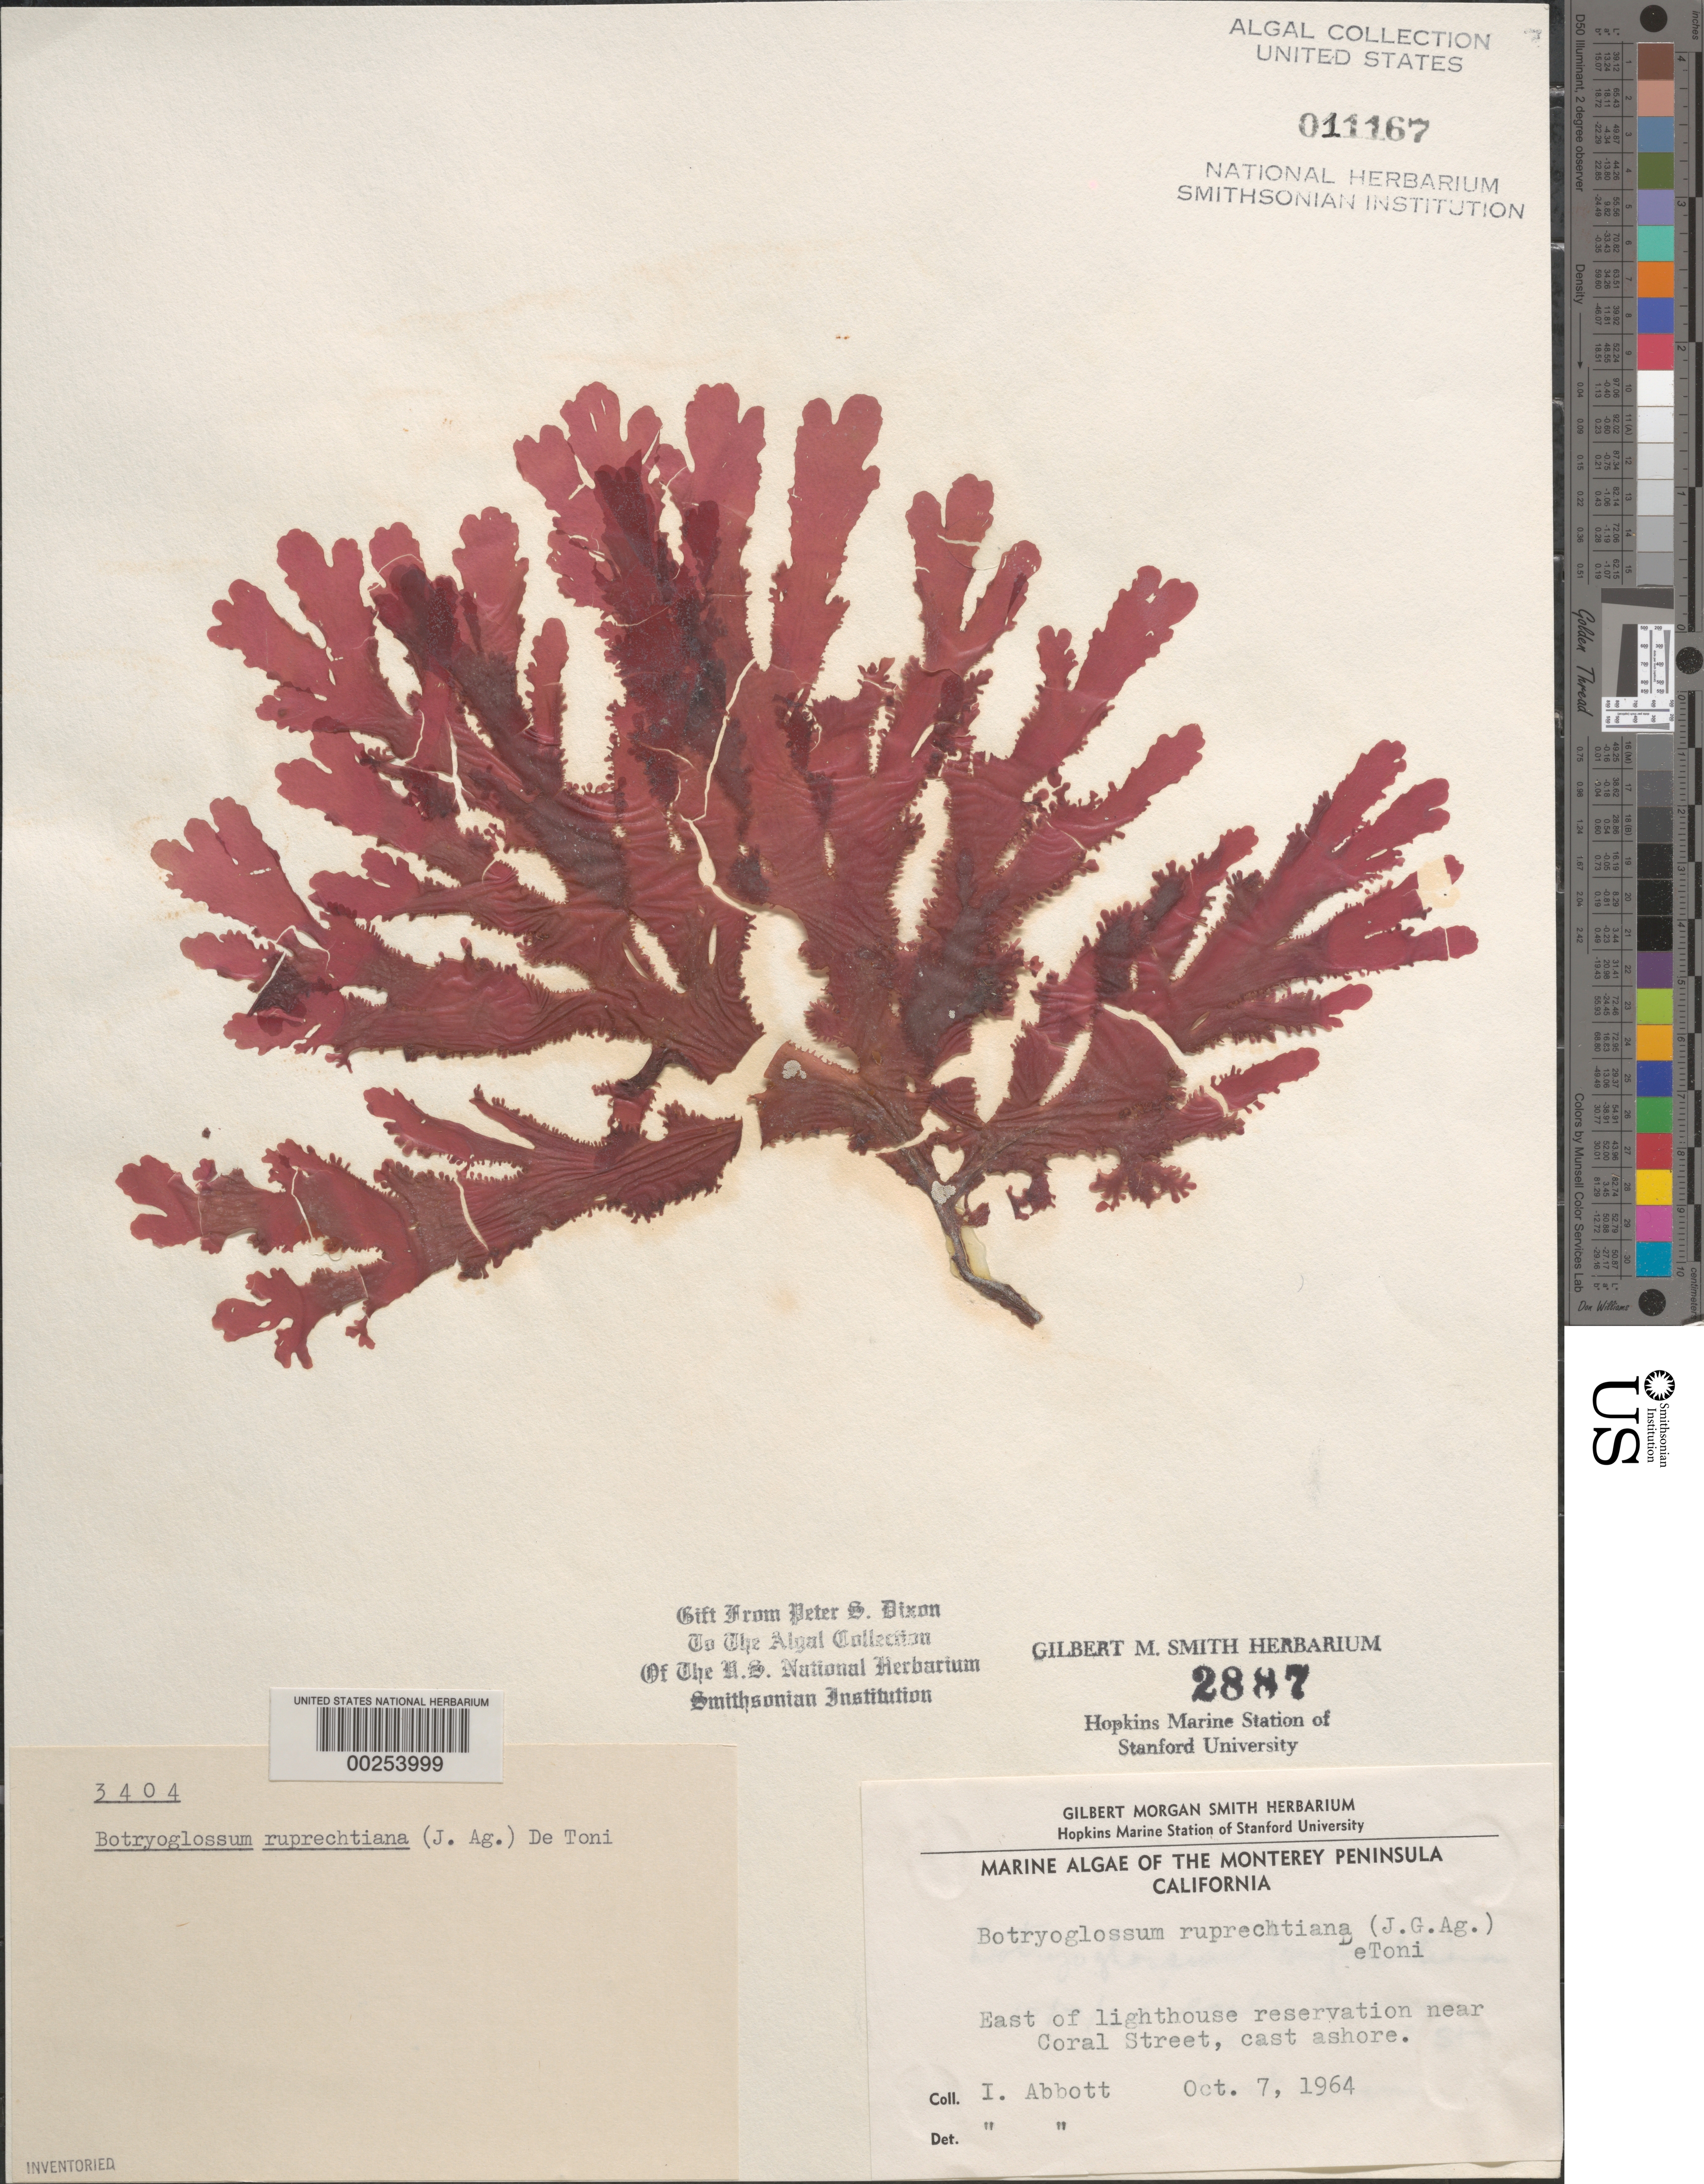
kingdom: Plantae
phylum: Rhodophyta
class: Florideophyceae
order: Ceramiales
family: Delesseriaceae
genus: Cryptopleura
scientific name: Cryptopleura ruprechtiana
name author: (J. Agardh) Kylin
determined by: Algae name updating Project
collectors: I. A. Abbott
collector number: PSD 3404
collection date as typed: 07 Oct 1964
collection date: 1964-10-07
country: United States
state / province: California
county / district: Monterey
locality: Monterey, east of Lighthouse Reservation, near Coral Street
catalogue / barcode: US 11167